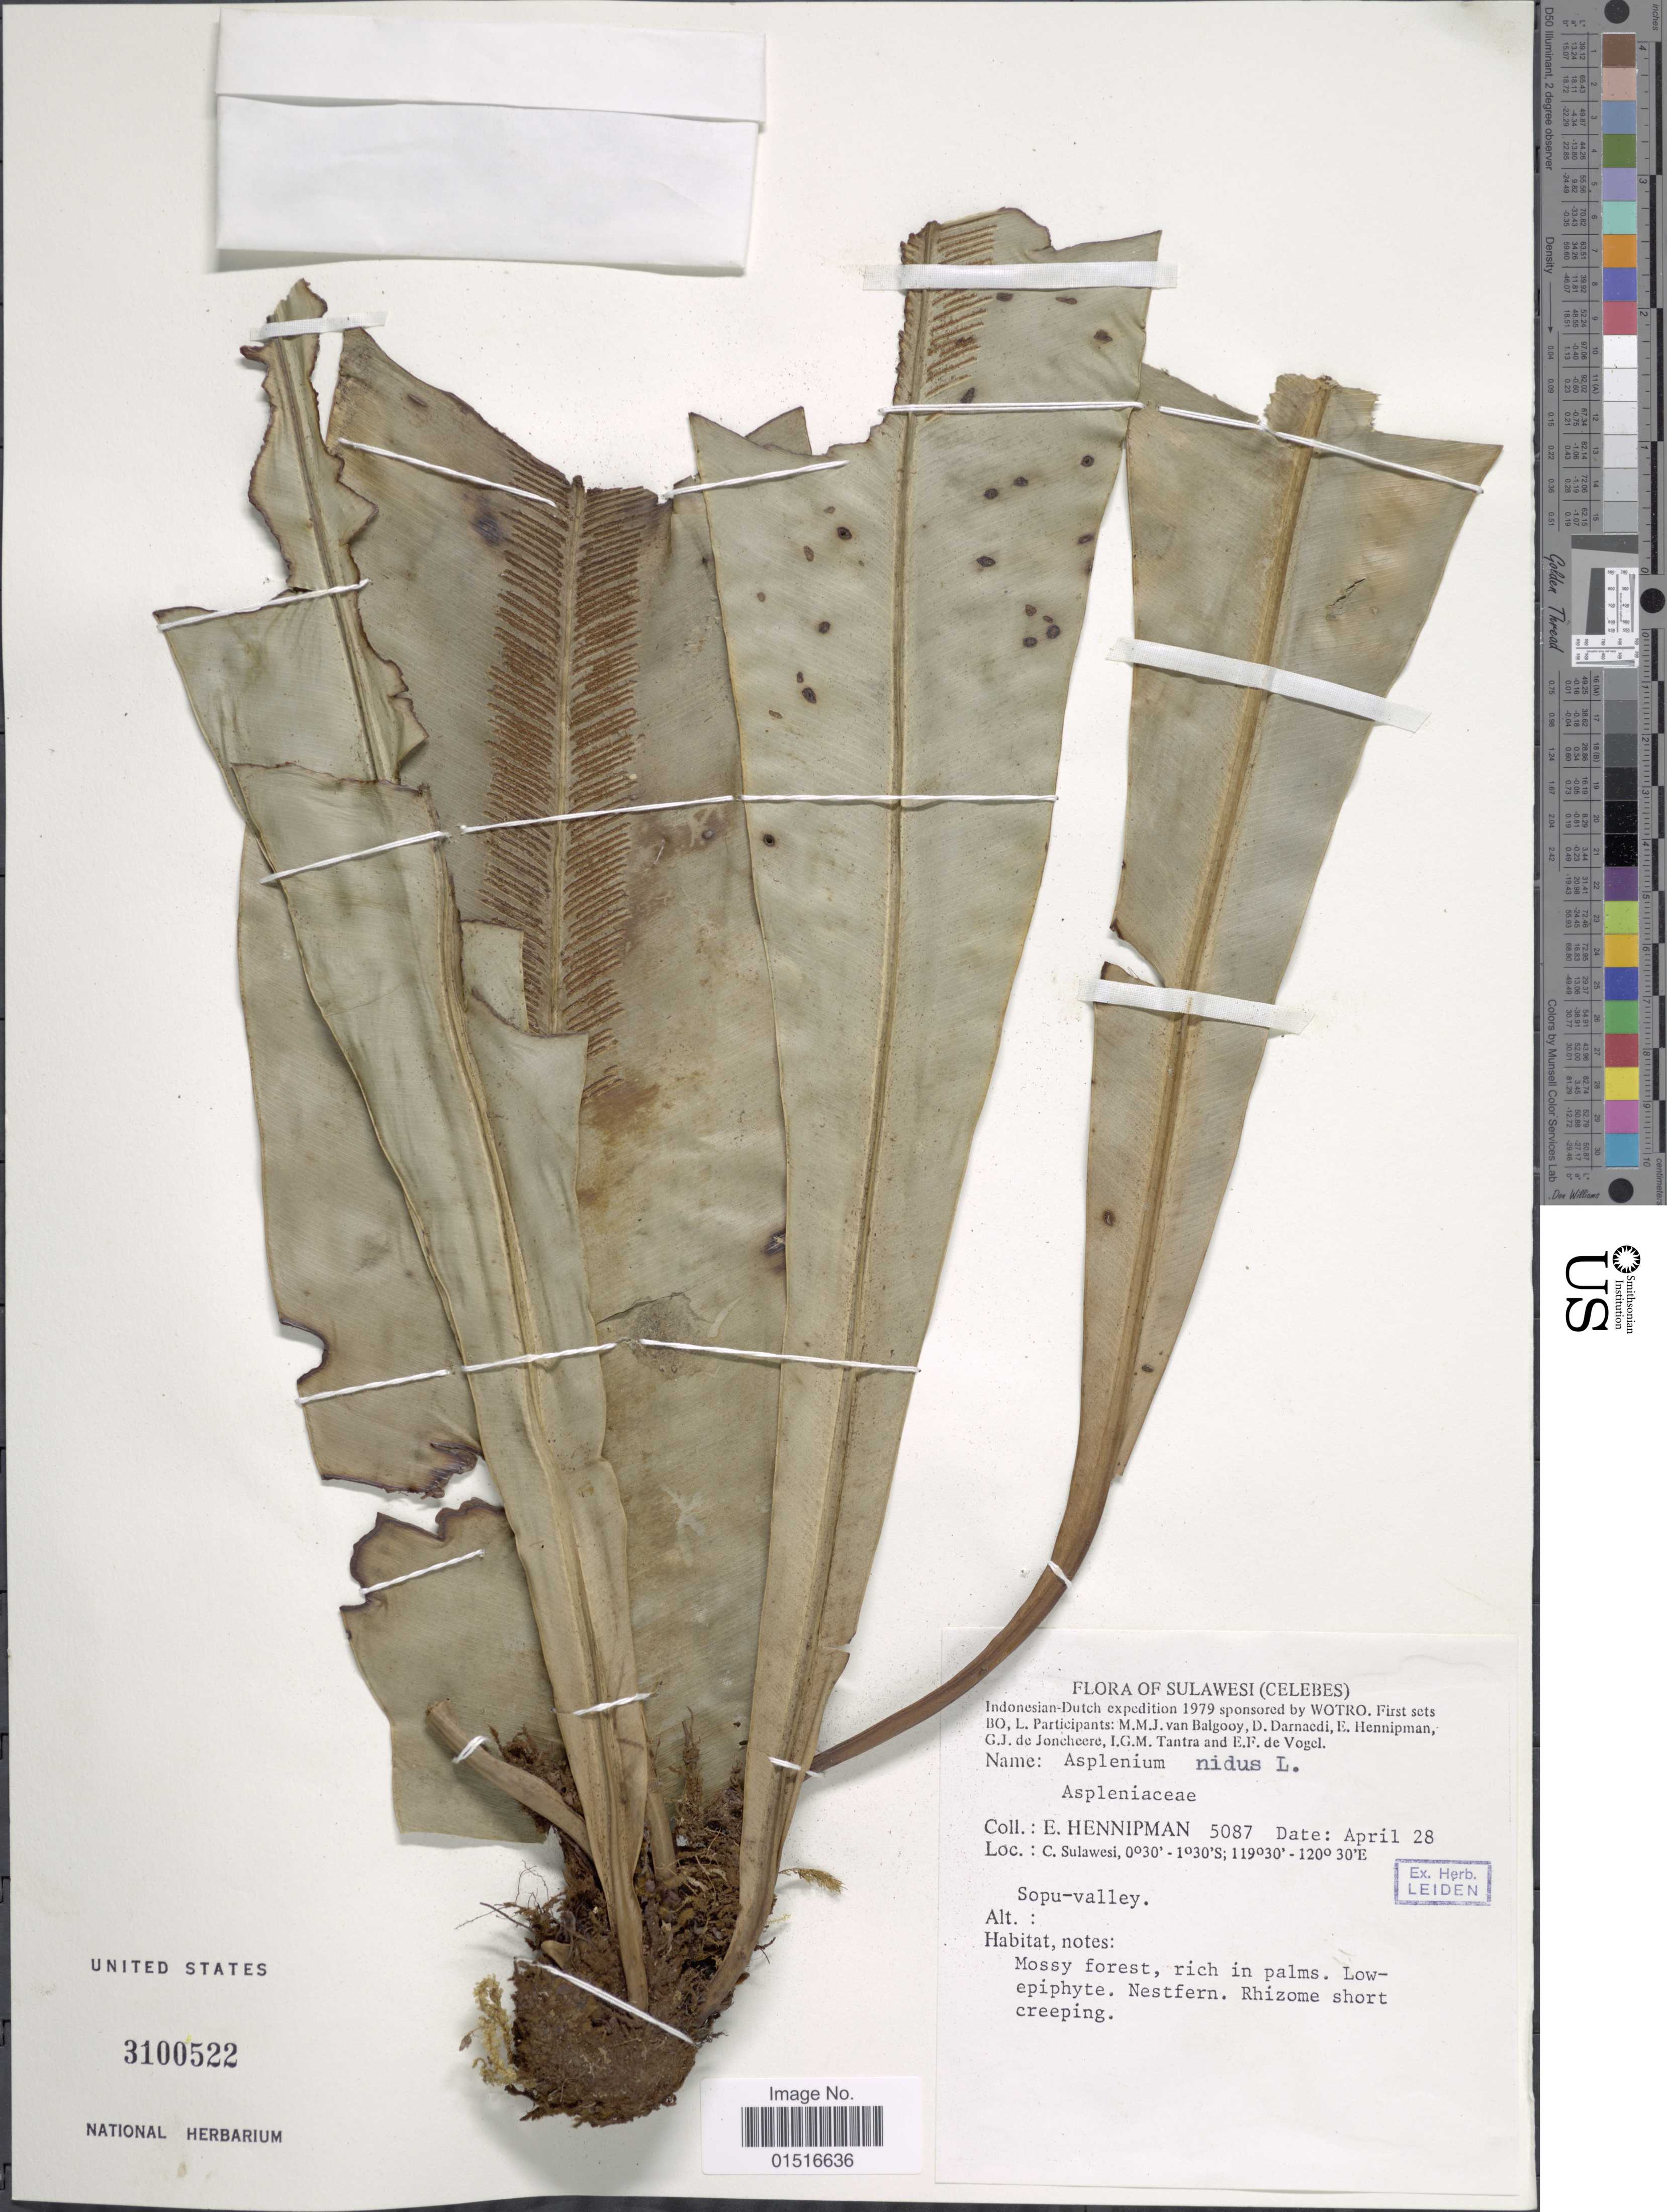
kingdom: Plantae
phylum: Tracheophyta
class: Polypodiopsida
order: Polypodiales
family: Aspleniaceae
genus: Asplenium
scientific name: Asplenium nidus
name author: L.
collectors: E. Hennipman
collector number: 5087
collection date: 1979-04-28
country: Indonesia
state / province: Sulawesi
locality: Sulawesi (Celebes), C. Sulawesi, Sopu-Valley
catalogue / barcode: US 3100522